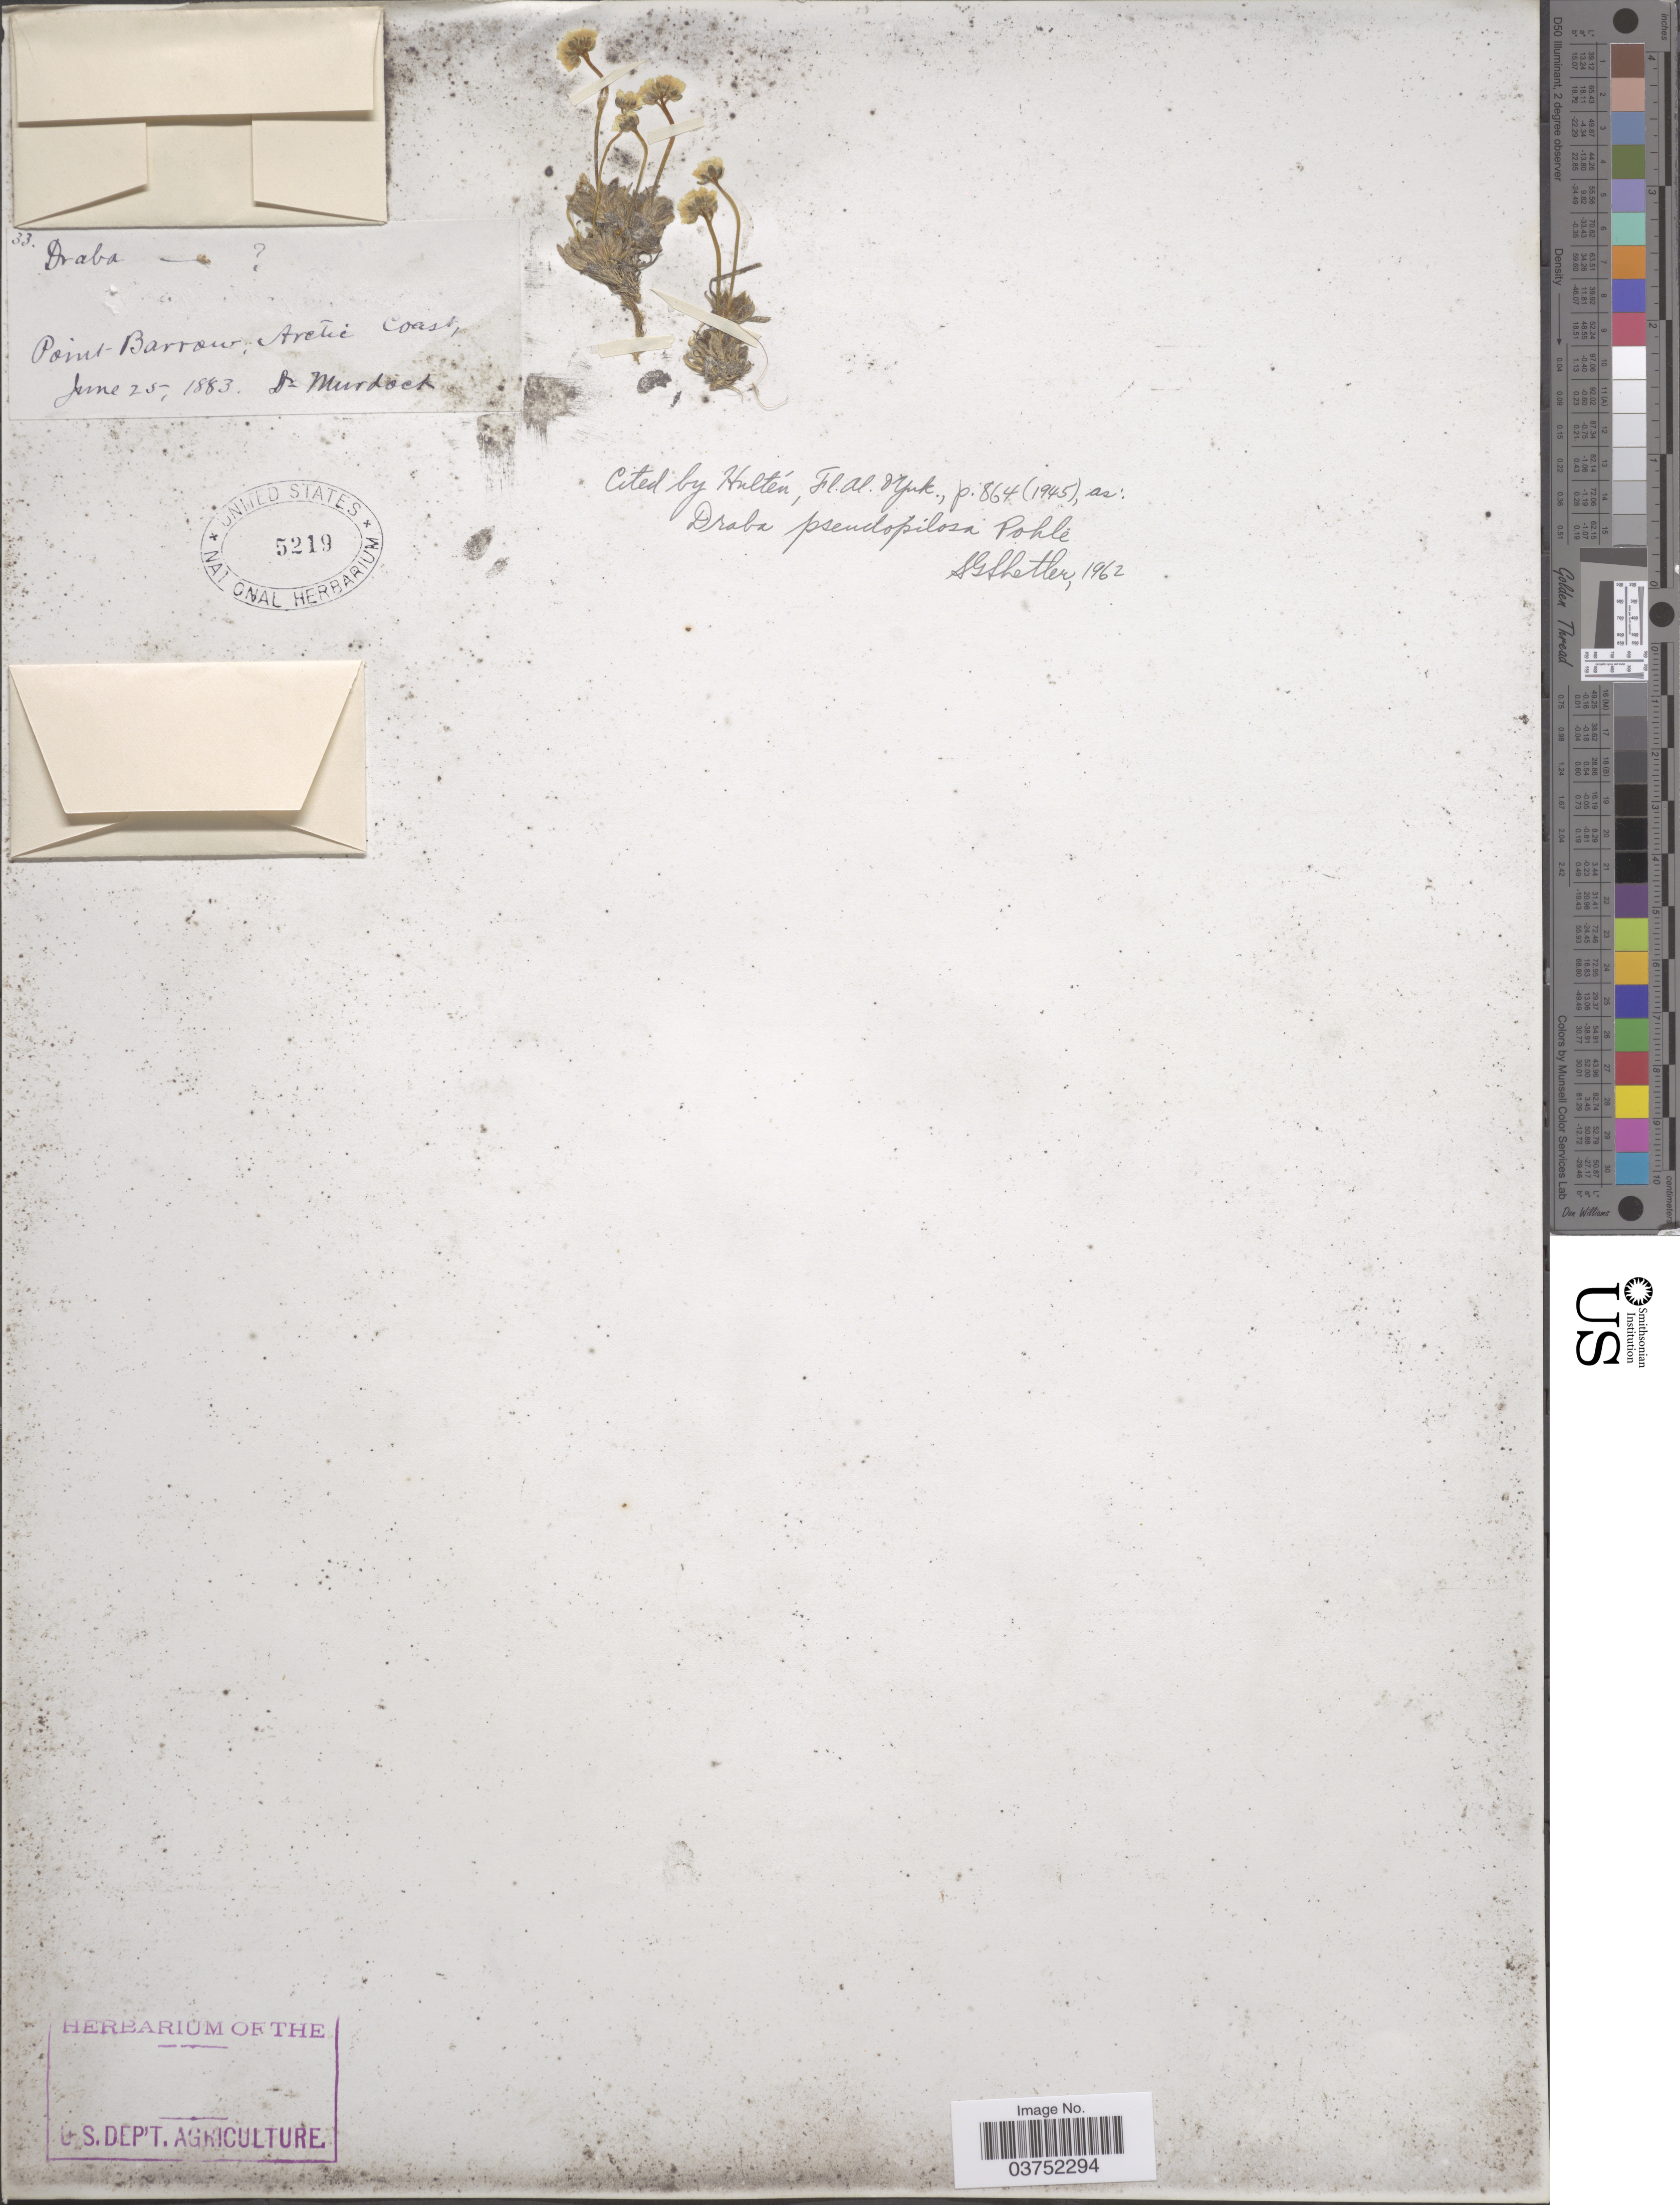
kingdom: Plantae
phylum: Tracheophyta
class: Magnoliopsida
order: Brassicales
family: Brassicaceae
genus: Draba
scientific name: Draba pseudopilosa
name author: Pohle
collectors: -. Murdock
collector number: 33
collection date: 1883-06-25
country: United States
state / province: Alaska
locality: Point Barrow, Arctic Coast.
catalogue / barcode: US 5219